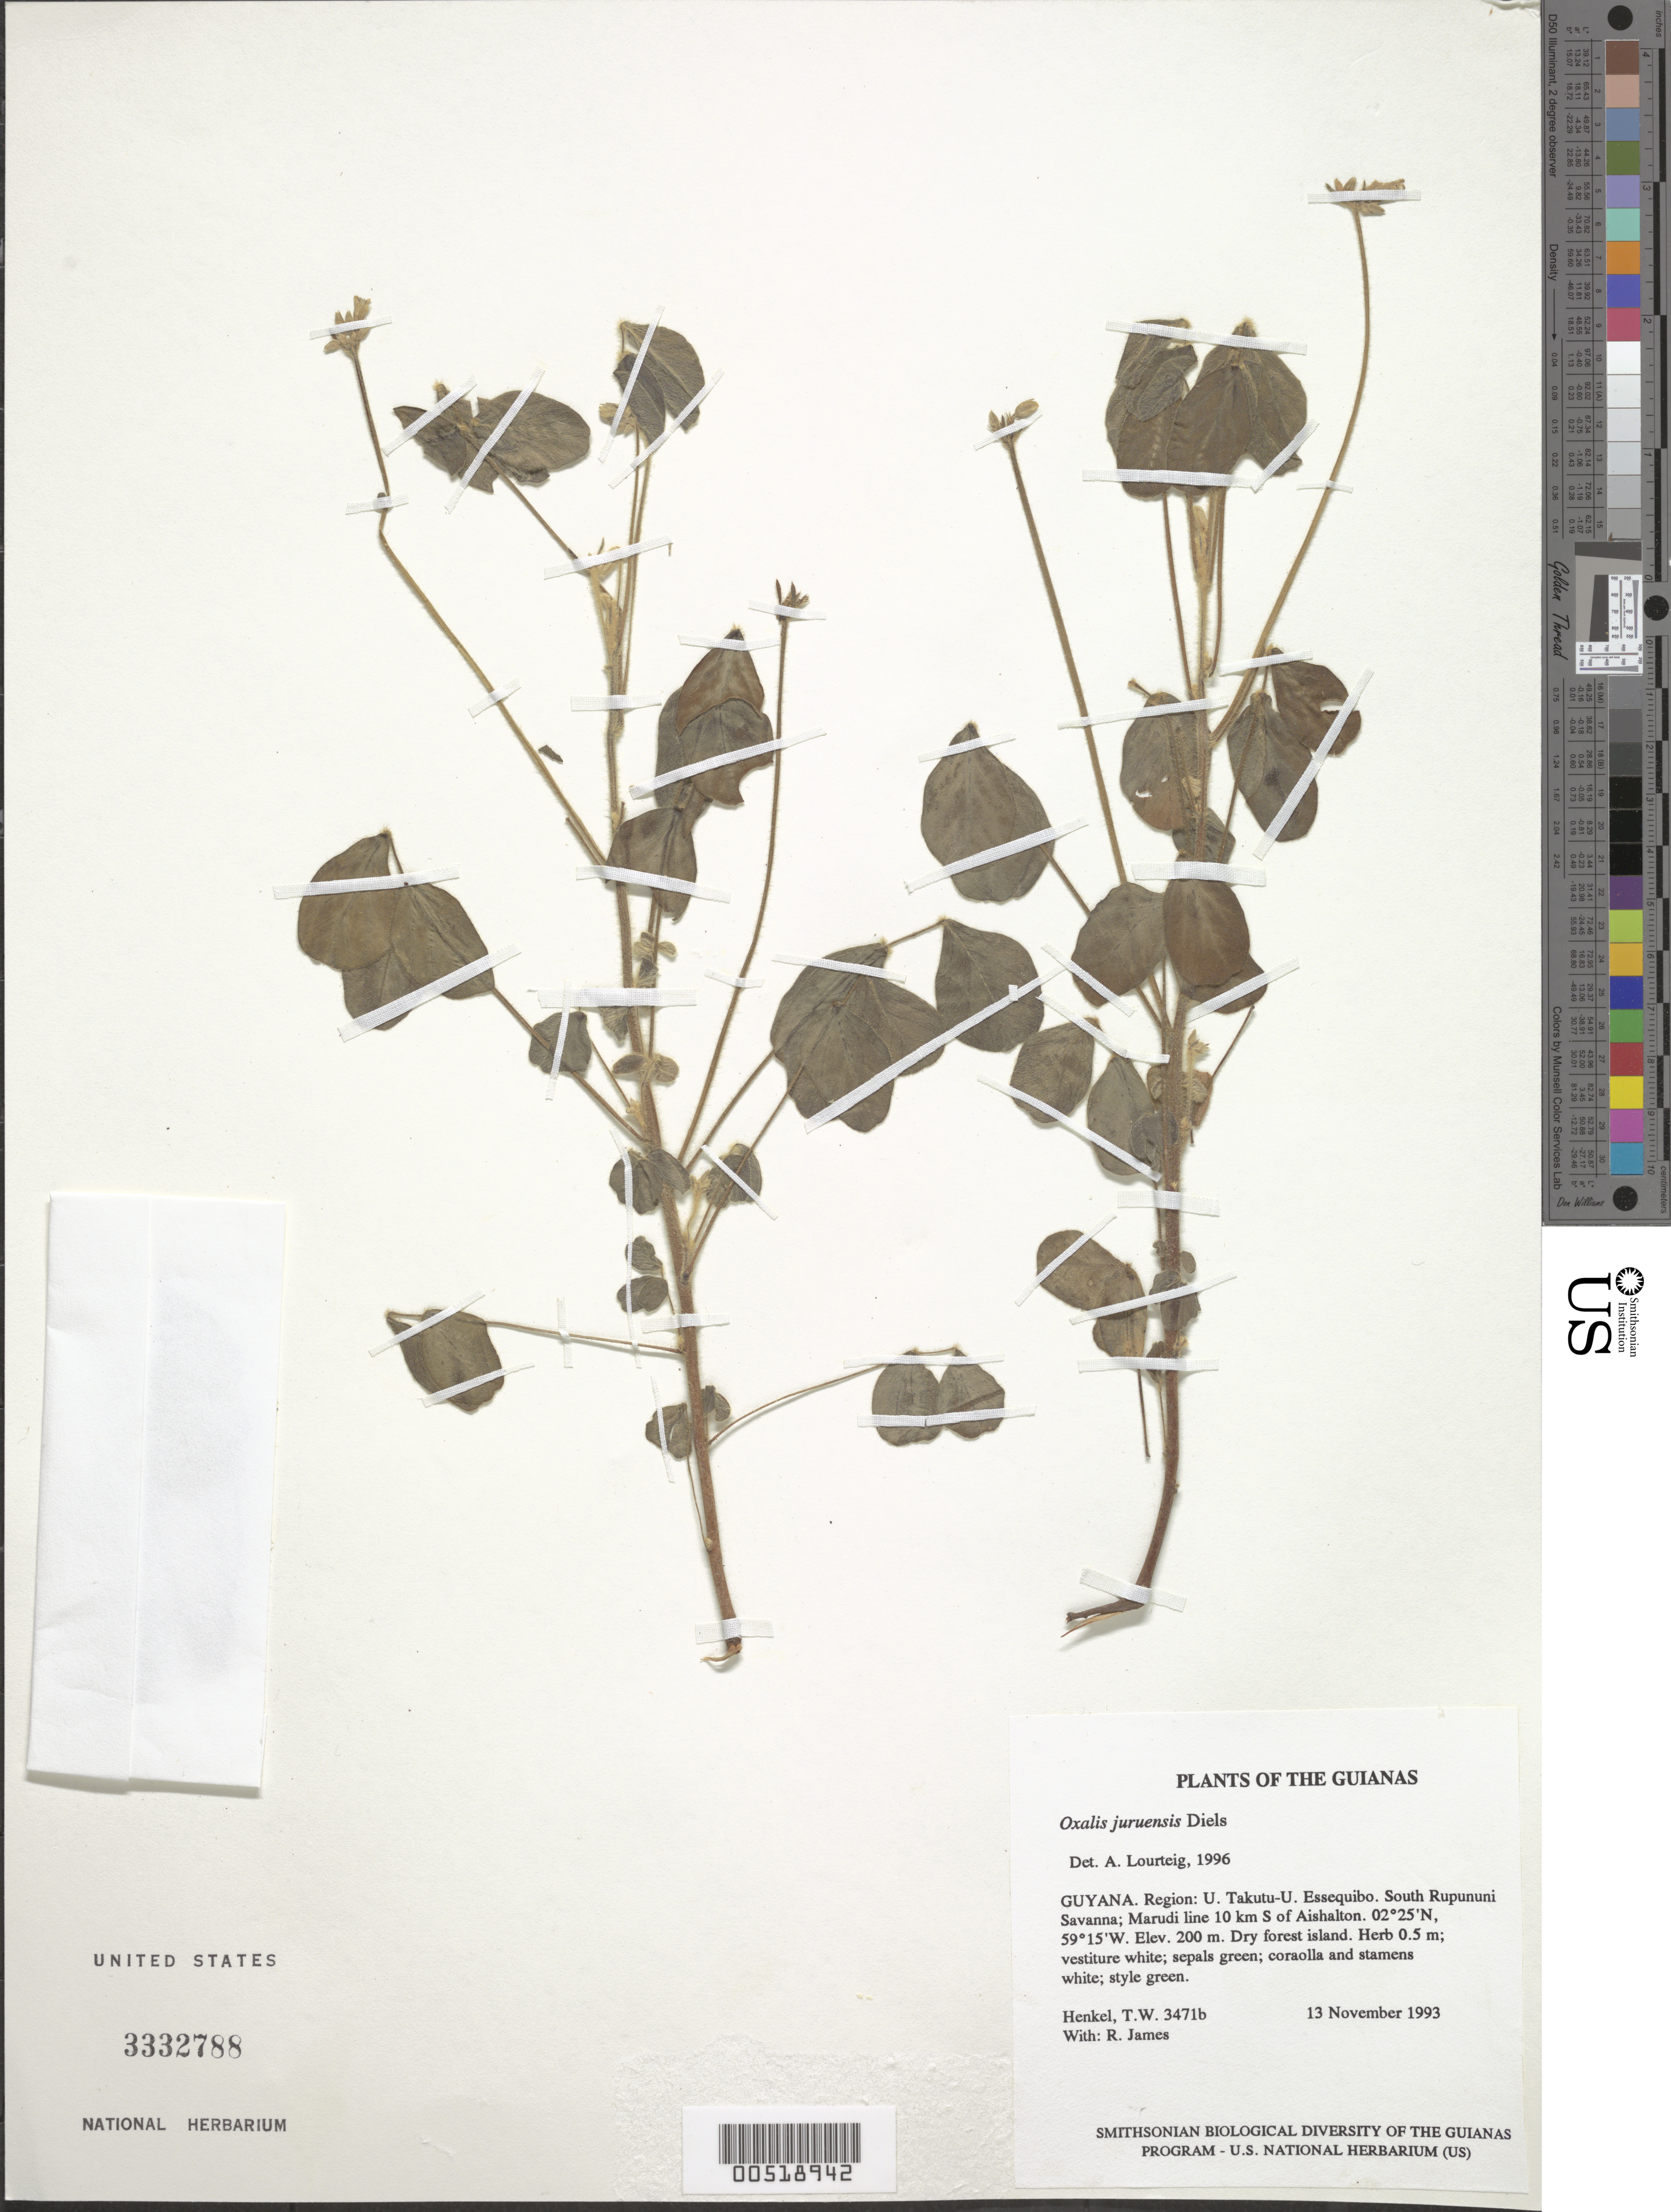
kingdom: Plantae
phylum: Tracheophyta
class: Magnoliopsida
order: Oxalidales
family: Oxalidaceae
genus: Oxalis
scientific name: Oxalis juruensis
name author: Diels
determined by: Lourteig, A.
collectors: T. Henkel & R. James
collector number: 3471 b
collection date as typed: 13 November 1993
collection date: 1993-11-13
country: Guyana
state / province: U. Takutu-U. Essequibo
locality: South Rupununi Savanna; Marudi line 10 km S of Aishalton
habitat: Dry forest island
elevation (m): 200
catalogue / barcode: US 3332788